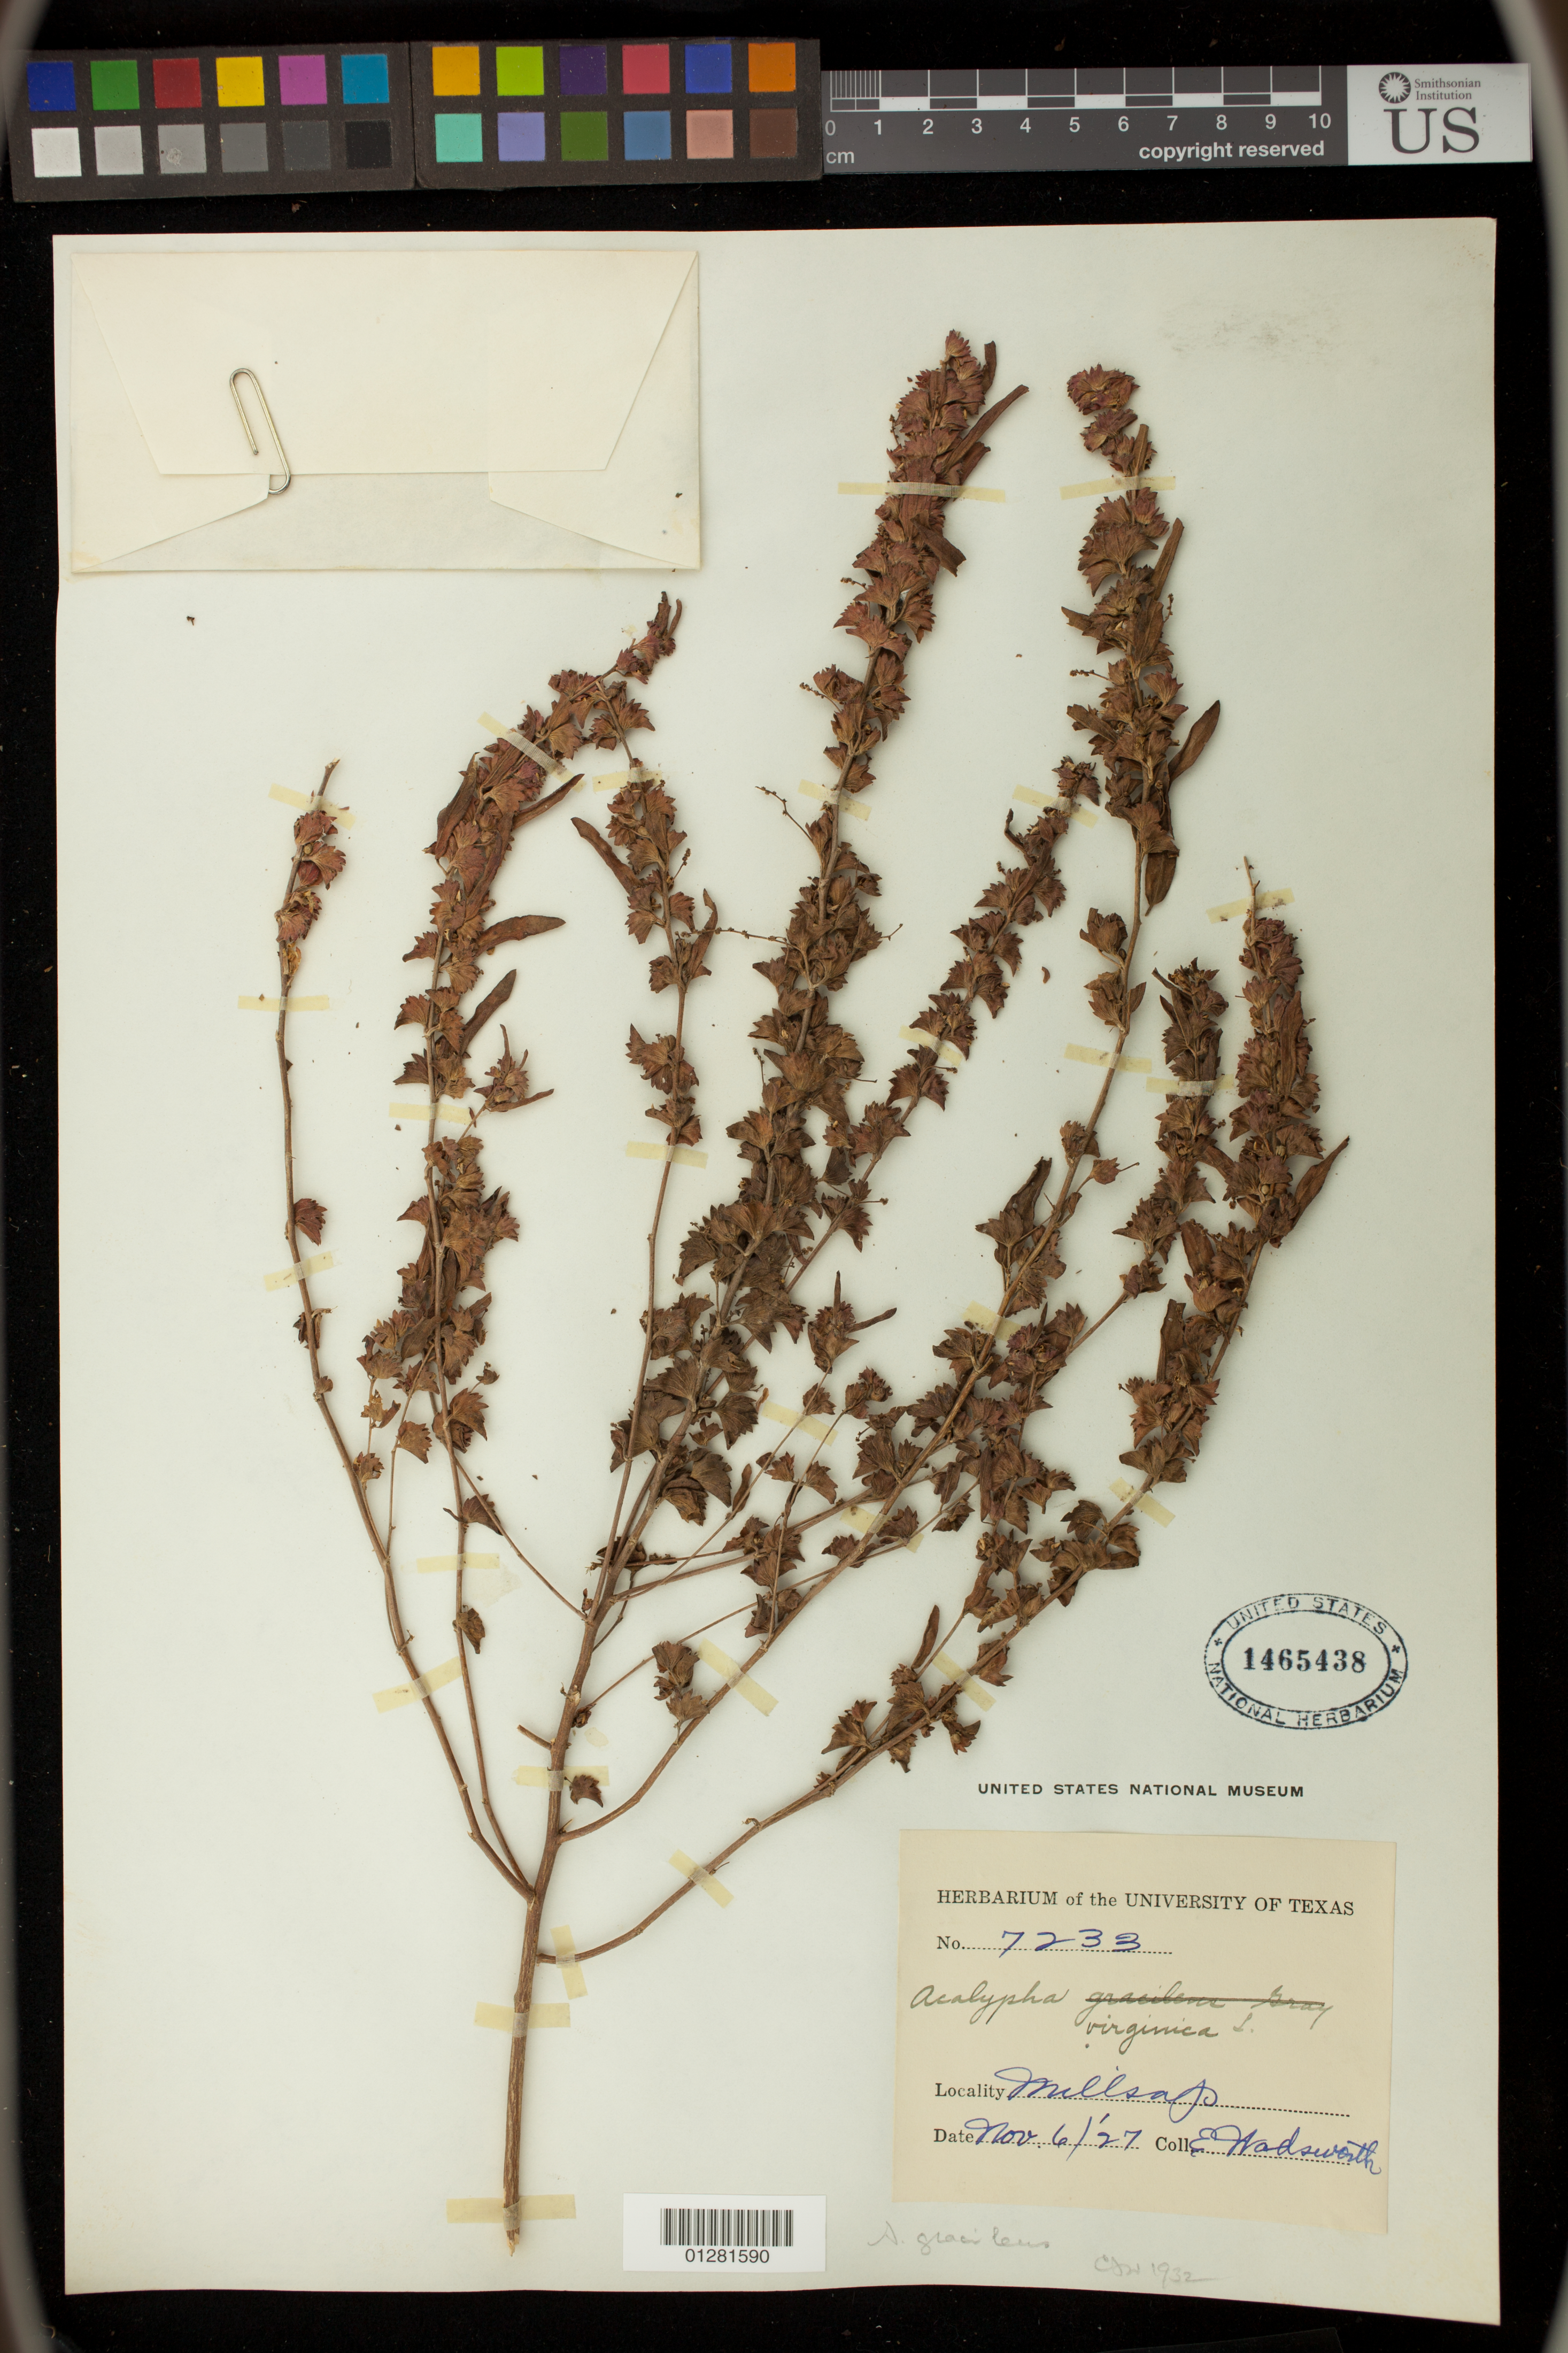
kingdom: Plantae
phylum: Tracheophyta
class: Magnoliopsida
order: Malpighiales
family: Euphorbiaceae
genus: Acalypha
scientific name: Acalypha gracilens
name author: A. Gray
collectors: E. Wadsworth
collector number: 7233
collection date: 1928-11-06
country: United States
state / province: Texas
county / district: Parker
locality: Millsap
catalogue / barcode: US 1465438